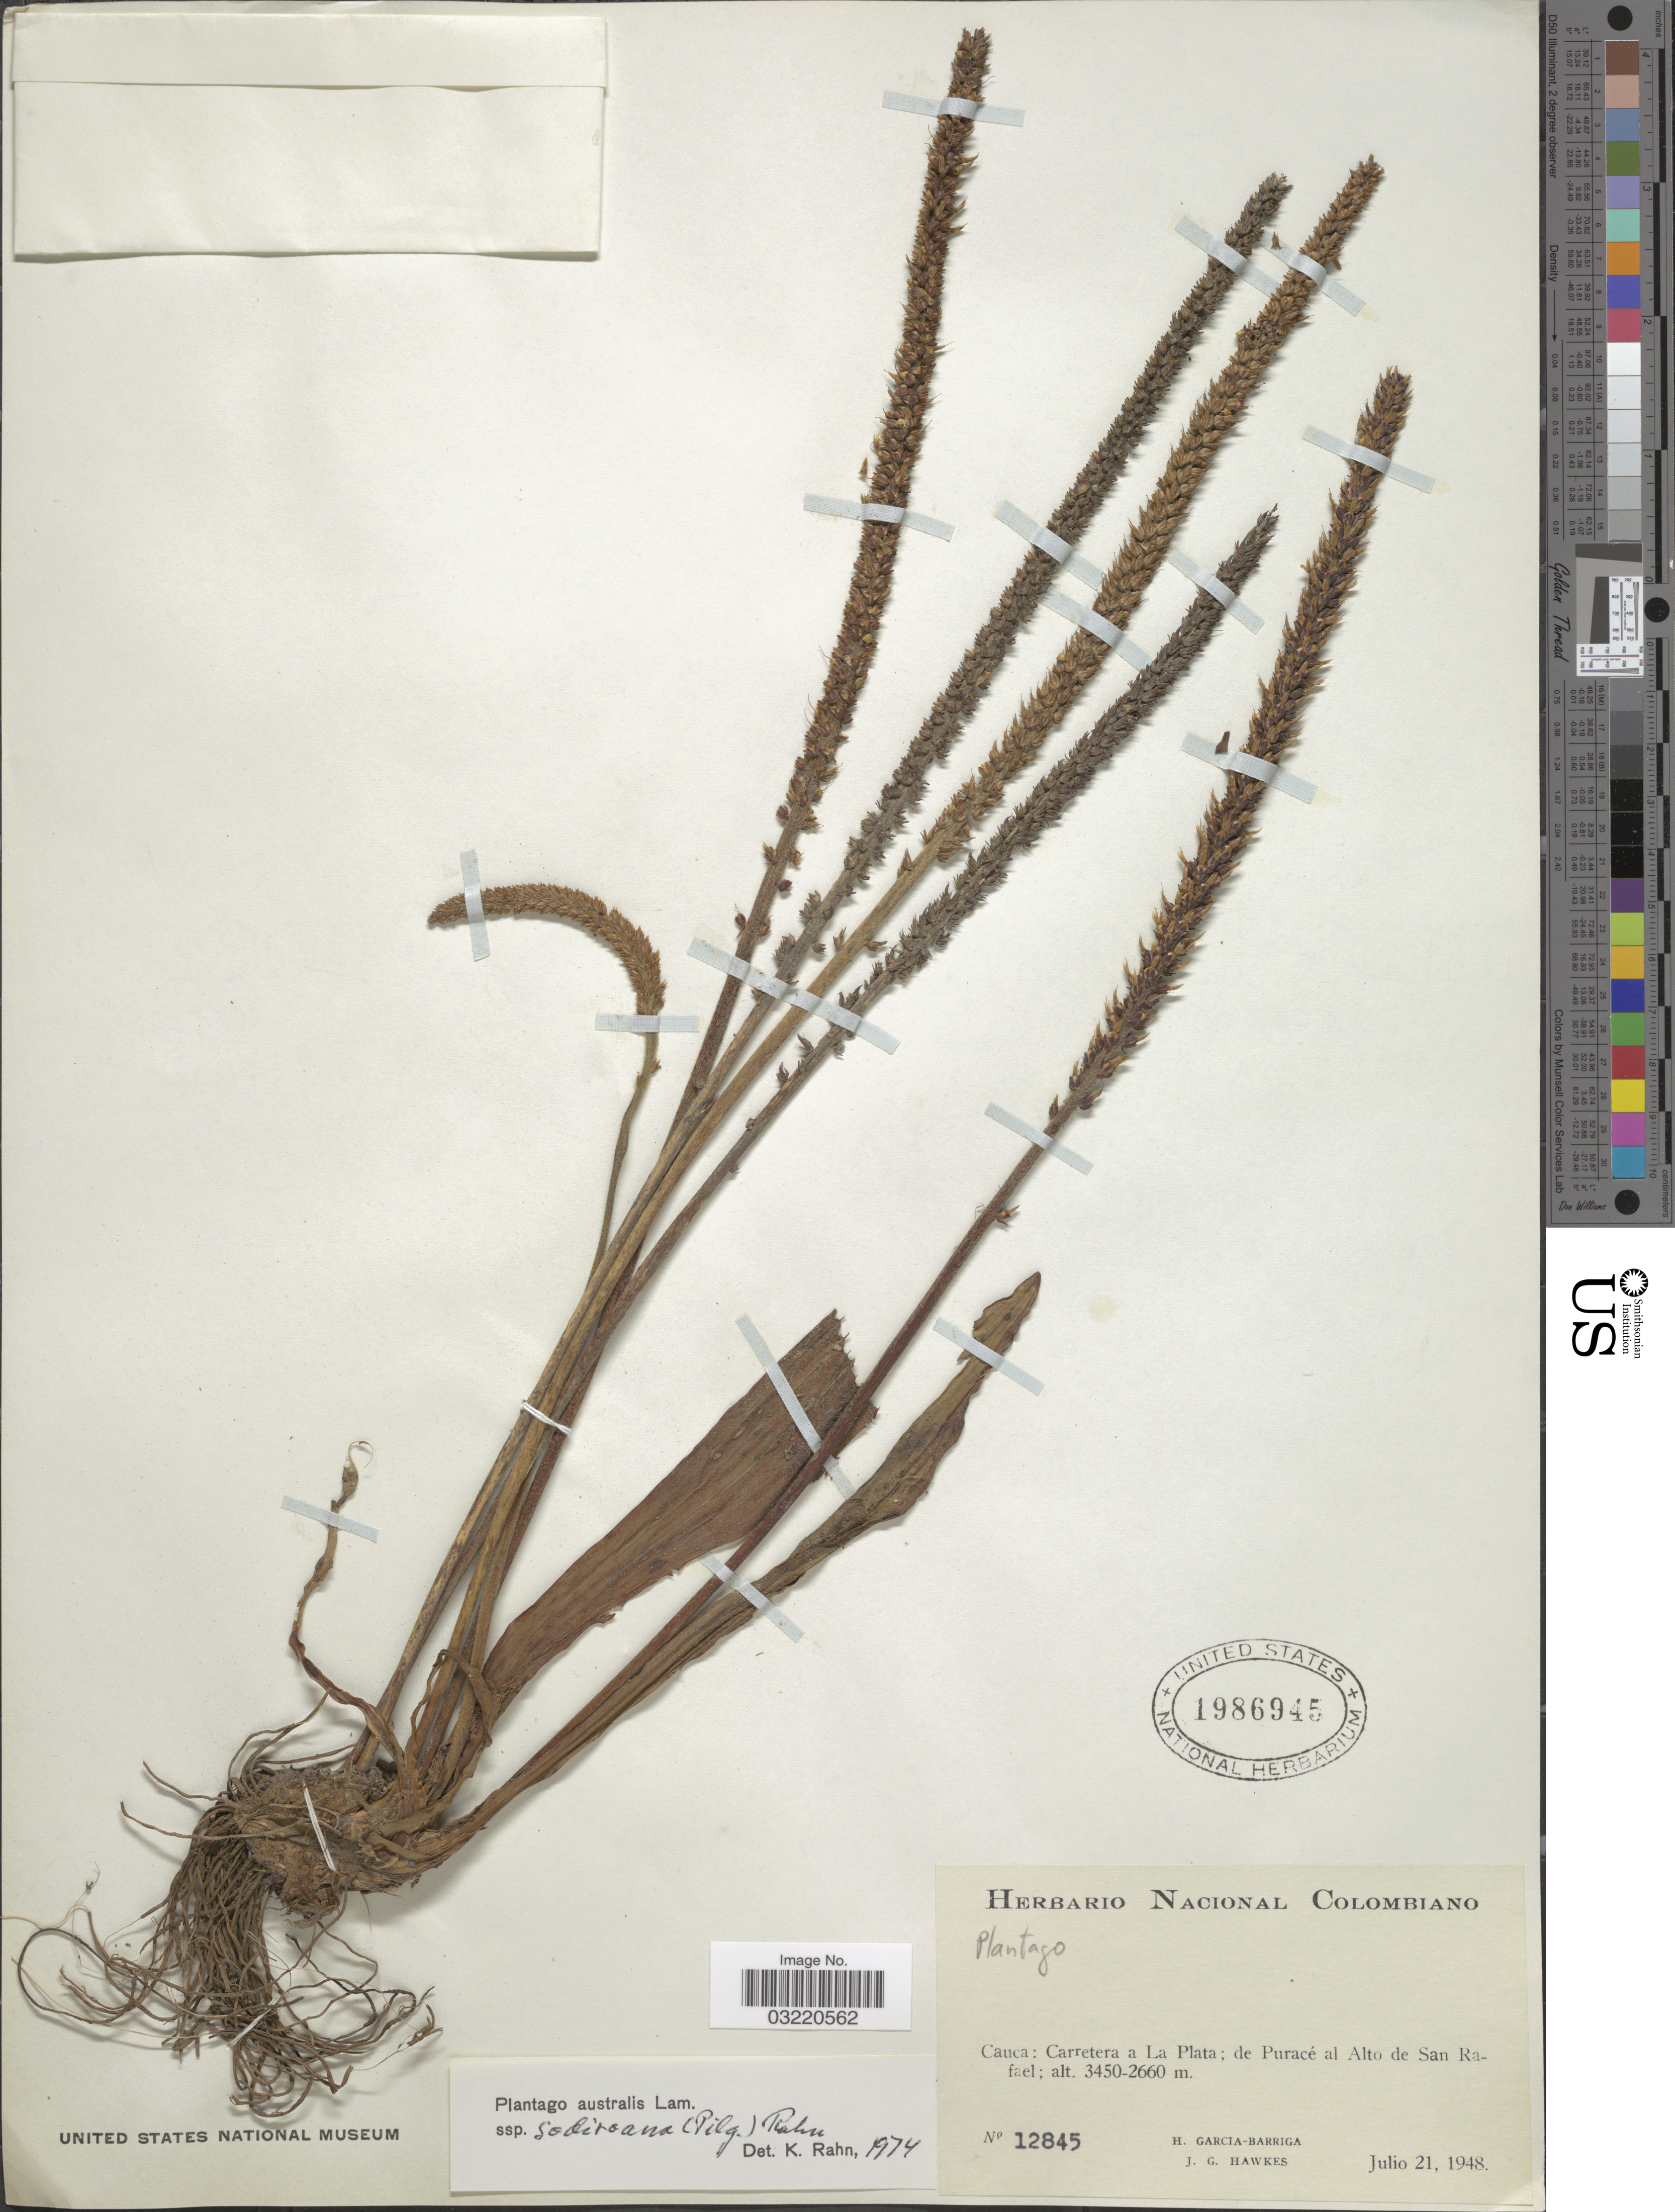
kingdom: Plantae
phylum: Tracheophyta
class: Magnoliopsida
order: Lamiales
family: Plantaginaceae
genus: Plantago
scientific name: Plantago australis subsp. sodiroana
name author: (Pilg.) Rahn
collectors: H. García Barriga & J. Hawkes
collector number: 12845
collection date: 1948-07-21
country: Colombia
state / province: Cauca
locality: Carretera a La Plata; de Puracé al Alto de San Rafael.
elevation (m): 2660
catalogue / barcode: US 1986945